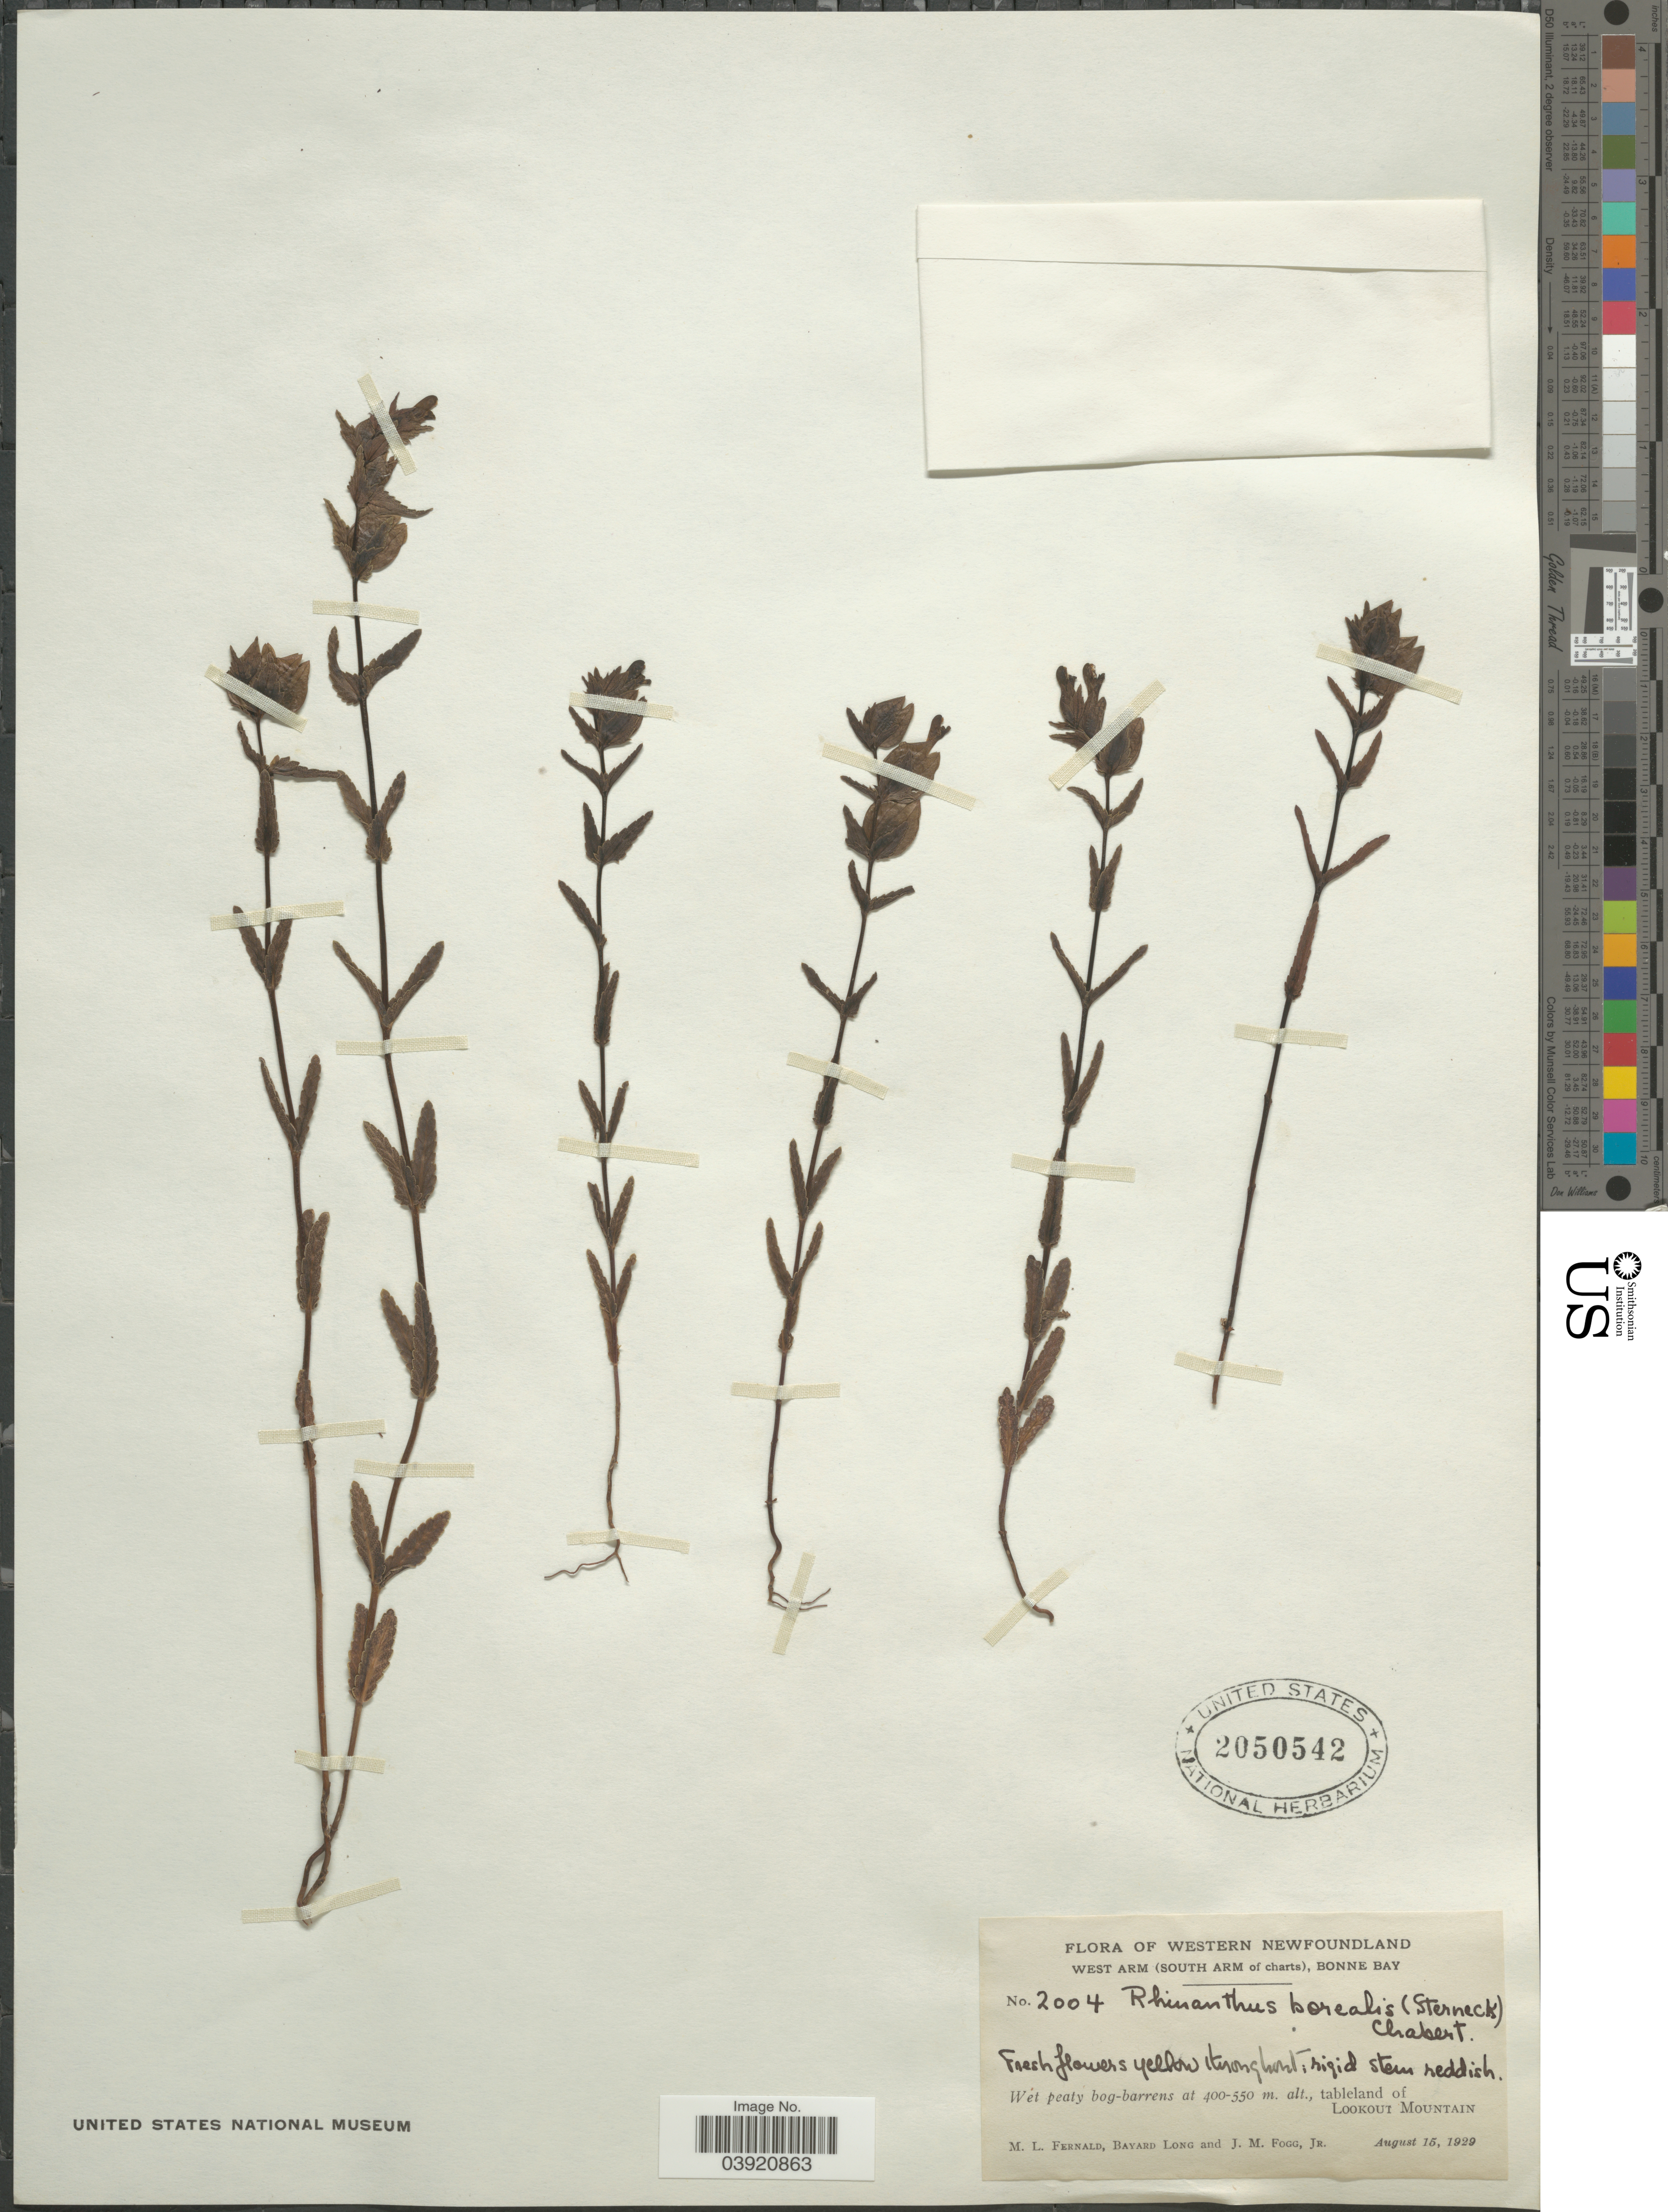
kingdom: Plantae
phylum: Tracheophyta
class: Magnoliopsida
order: Lamiales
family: Orobanchaceae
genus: Rhinanthus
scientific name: Rhinanthus borealis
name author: (Sterneck) Chabert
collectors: M. L. Fernald, B. Long & J. Fogg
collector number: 2004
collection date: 1929-08-15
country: Canada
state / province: Newfoundland and Labrador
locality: Western Newfoundland. West Arm (South Arm of charts), Bonne Bay. Wet peaty bog-barrens, tableland of Lookout Mountain.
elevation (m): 400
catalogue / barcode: US 2050542